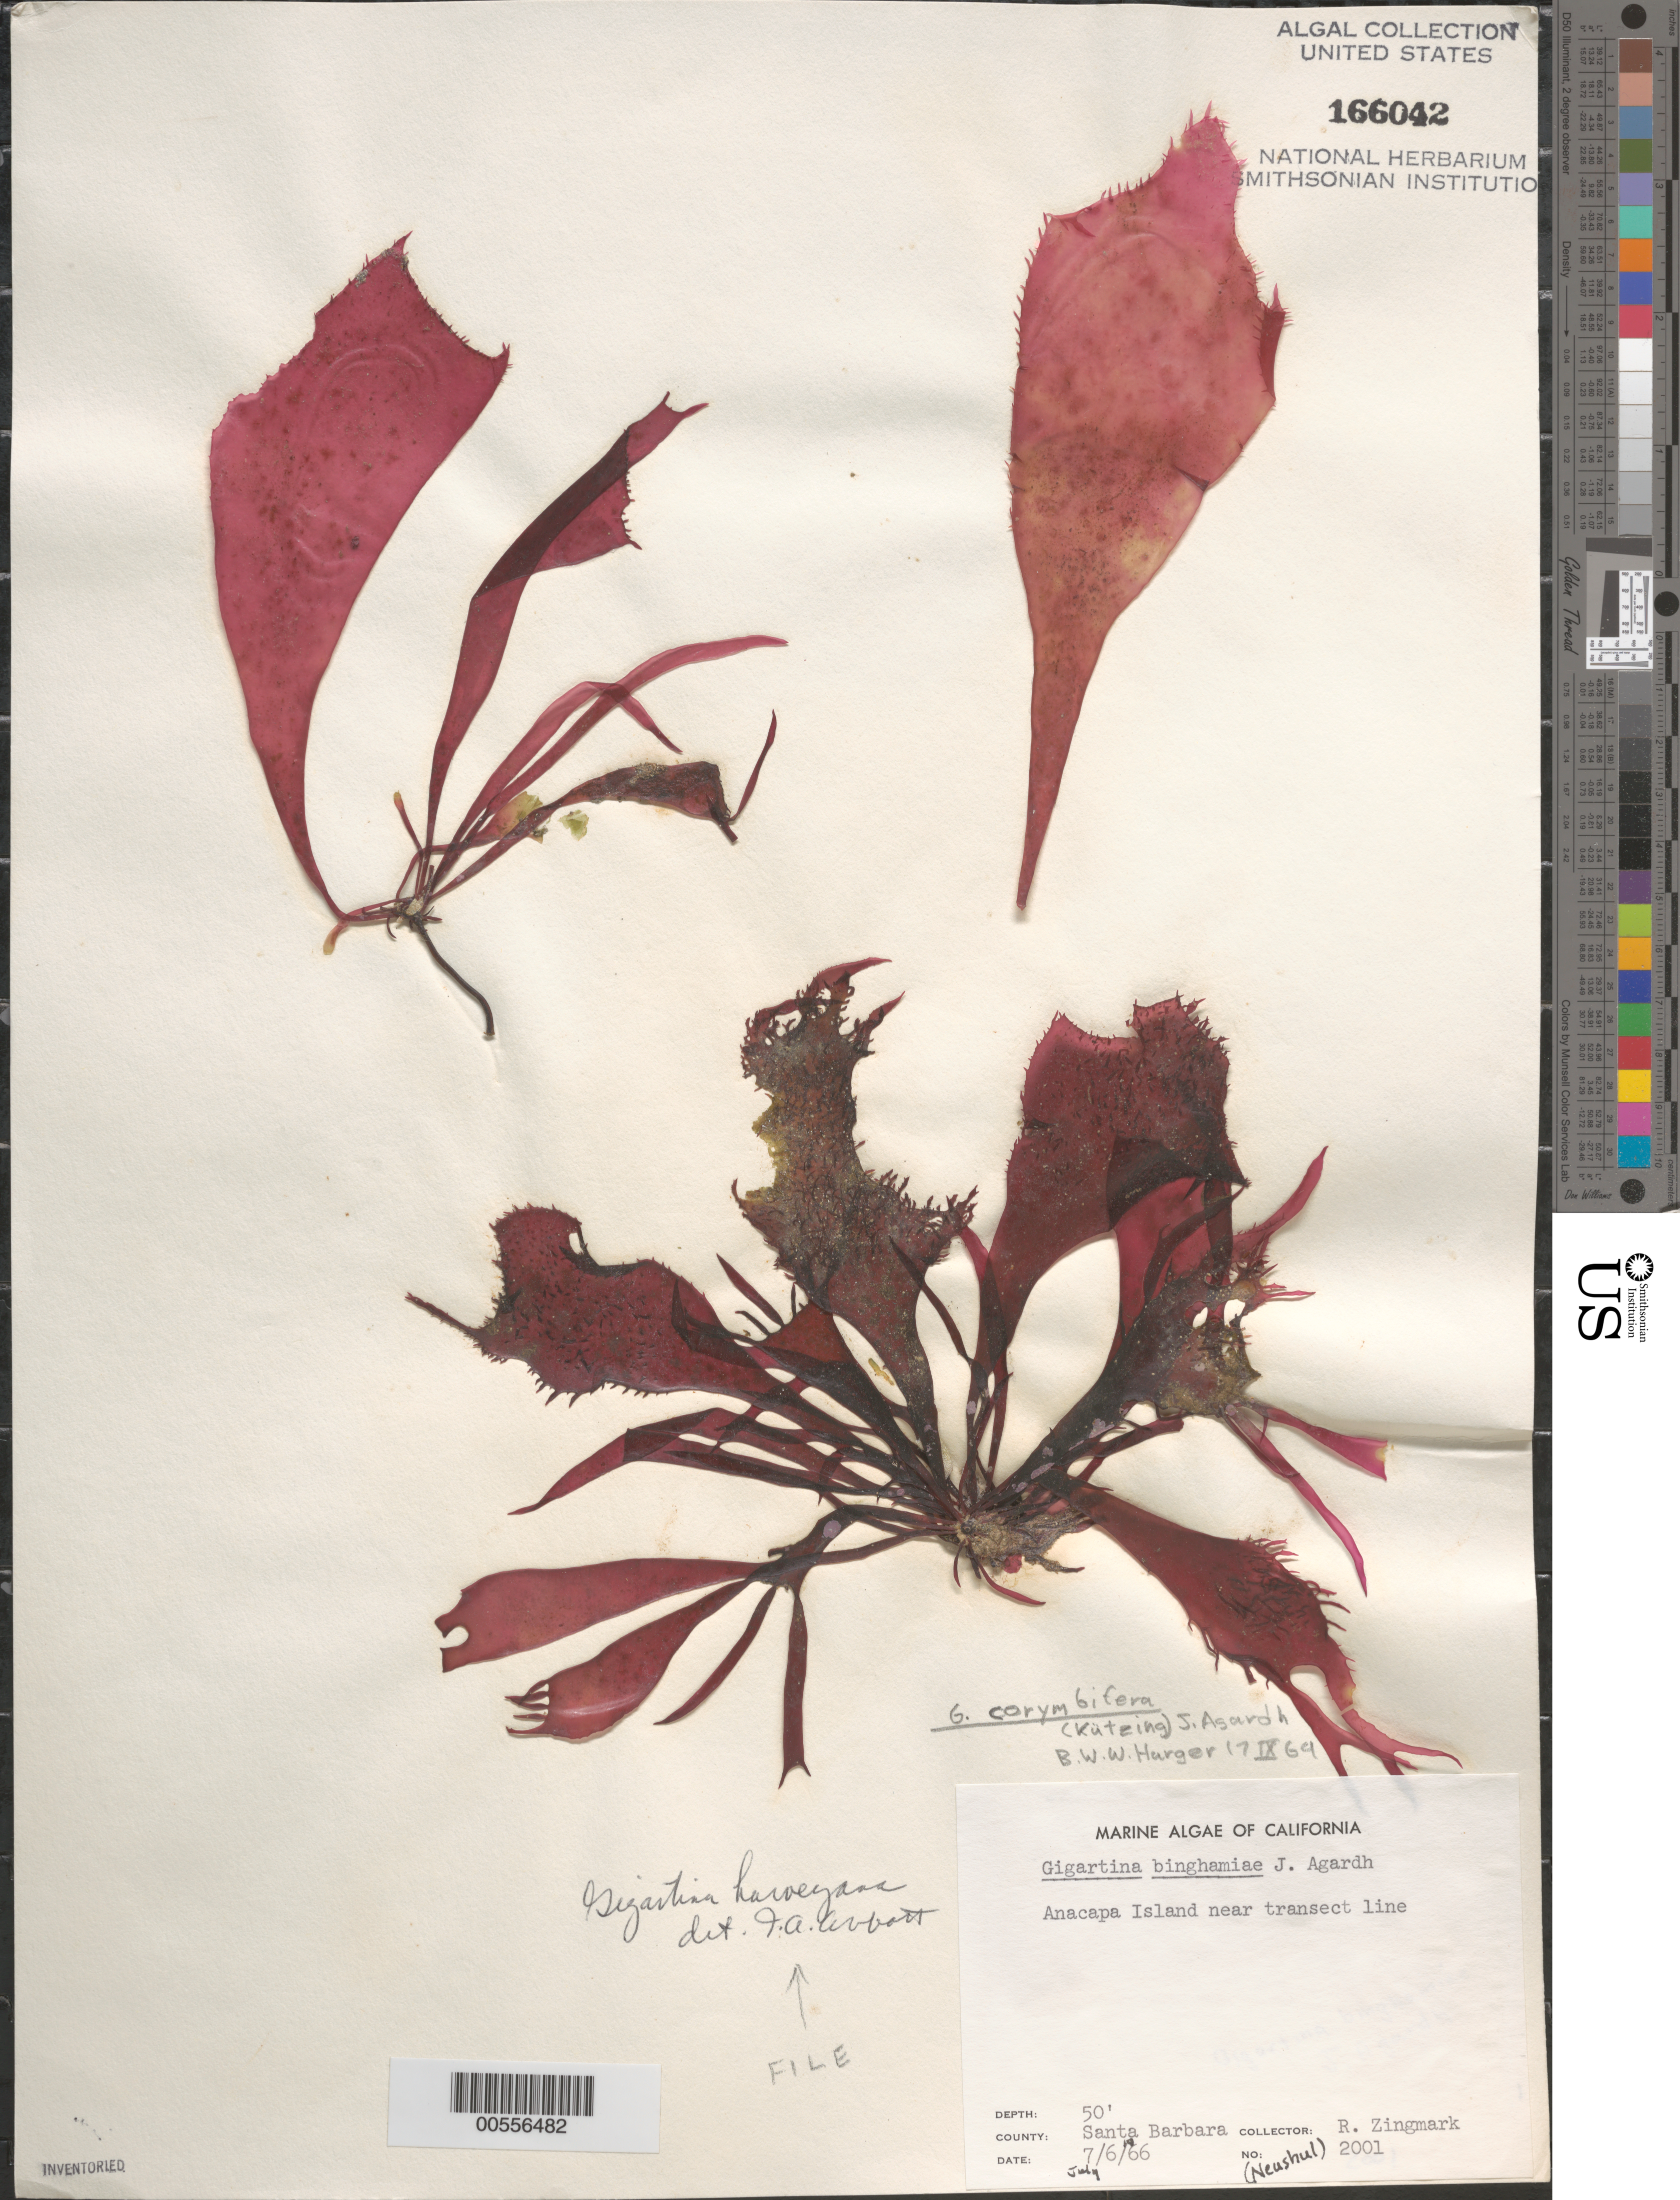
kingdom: Plantae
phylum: Rhodophyta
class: Florideophyceae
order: Gigartinales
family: Gigartinaceae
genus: Chondracanthus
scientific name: Chondracanthus harveyanus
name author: (Kütz.) Guiry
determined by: Algae name updating Project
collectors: R. Zingmark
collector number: Neushul 2001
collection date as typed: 06 Jul 1966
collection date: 1966-07-06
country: United States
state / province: California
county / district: Ventura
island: Anacapa Island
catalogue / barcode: US 166042